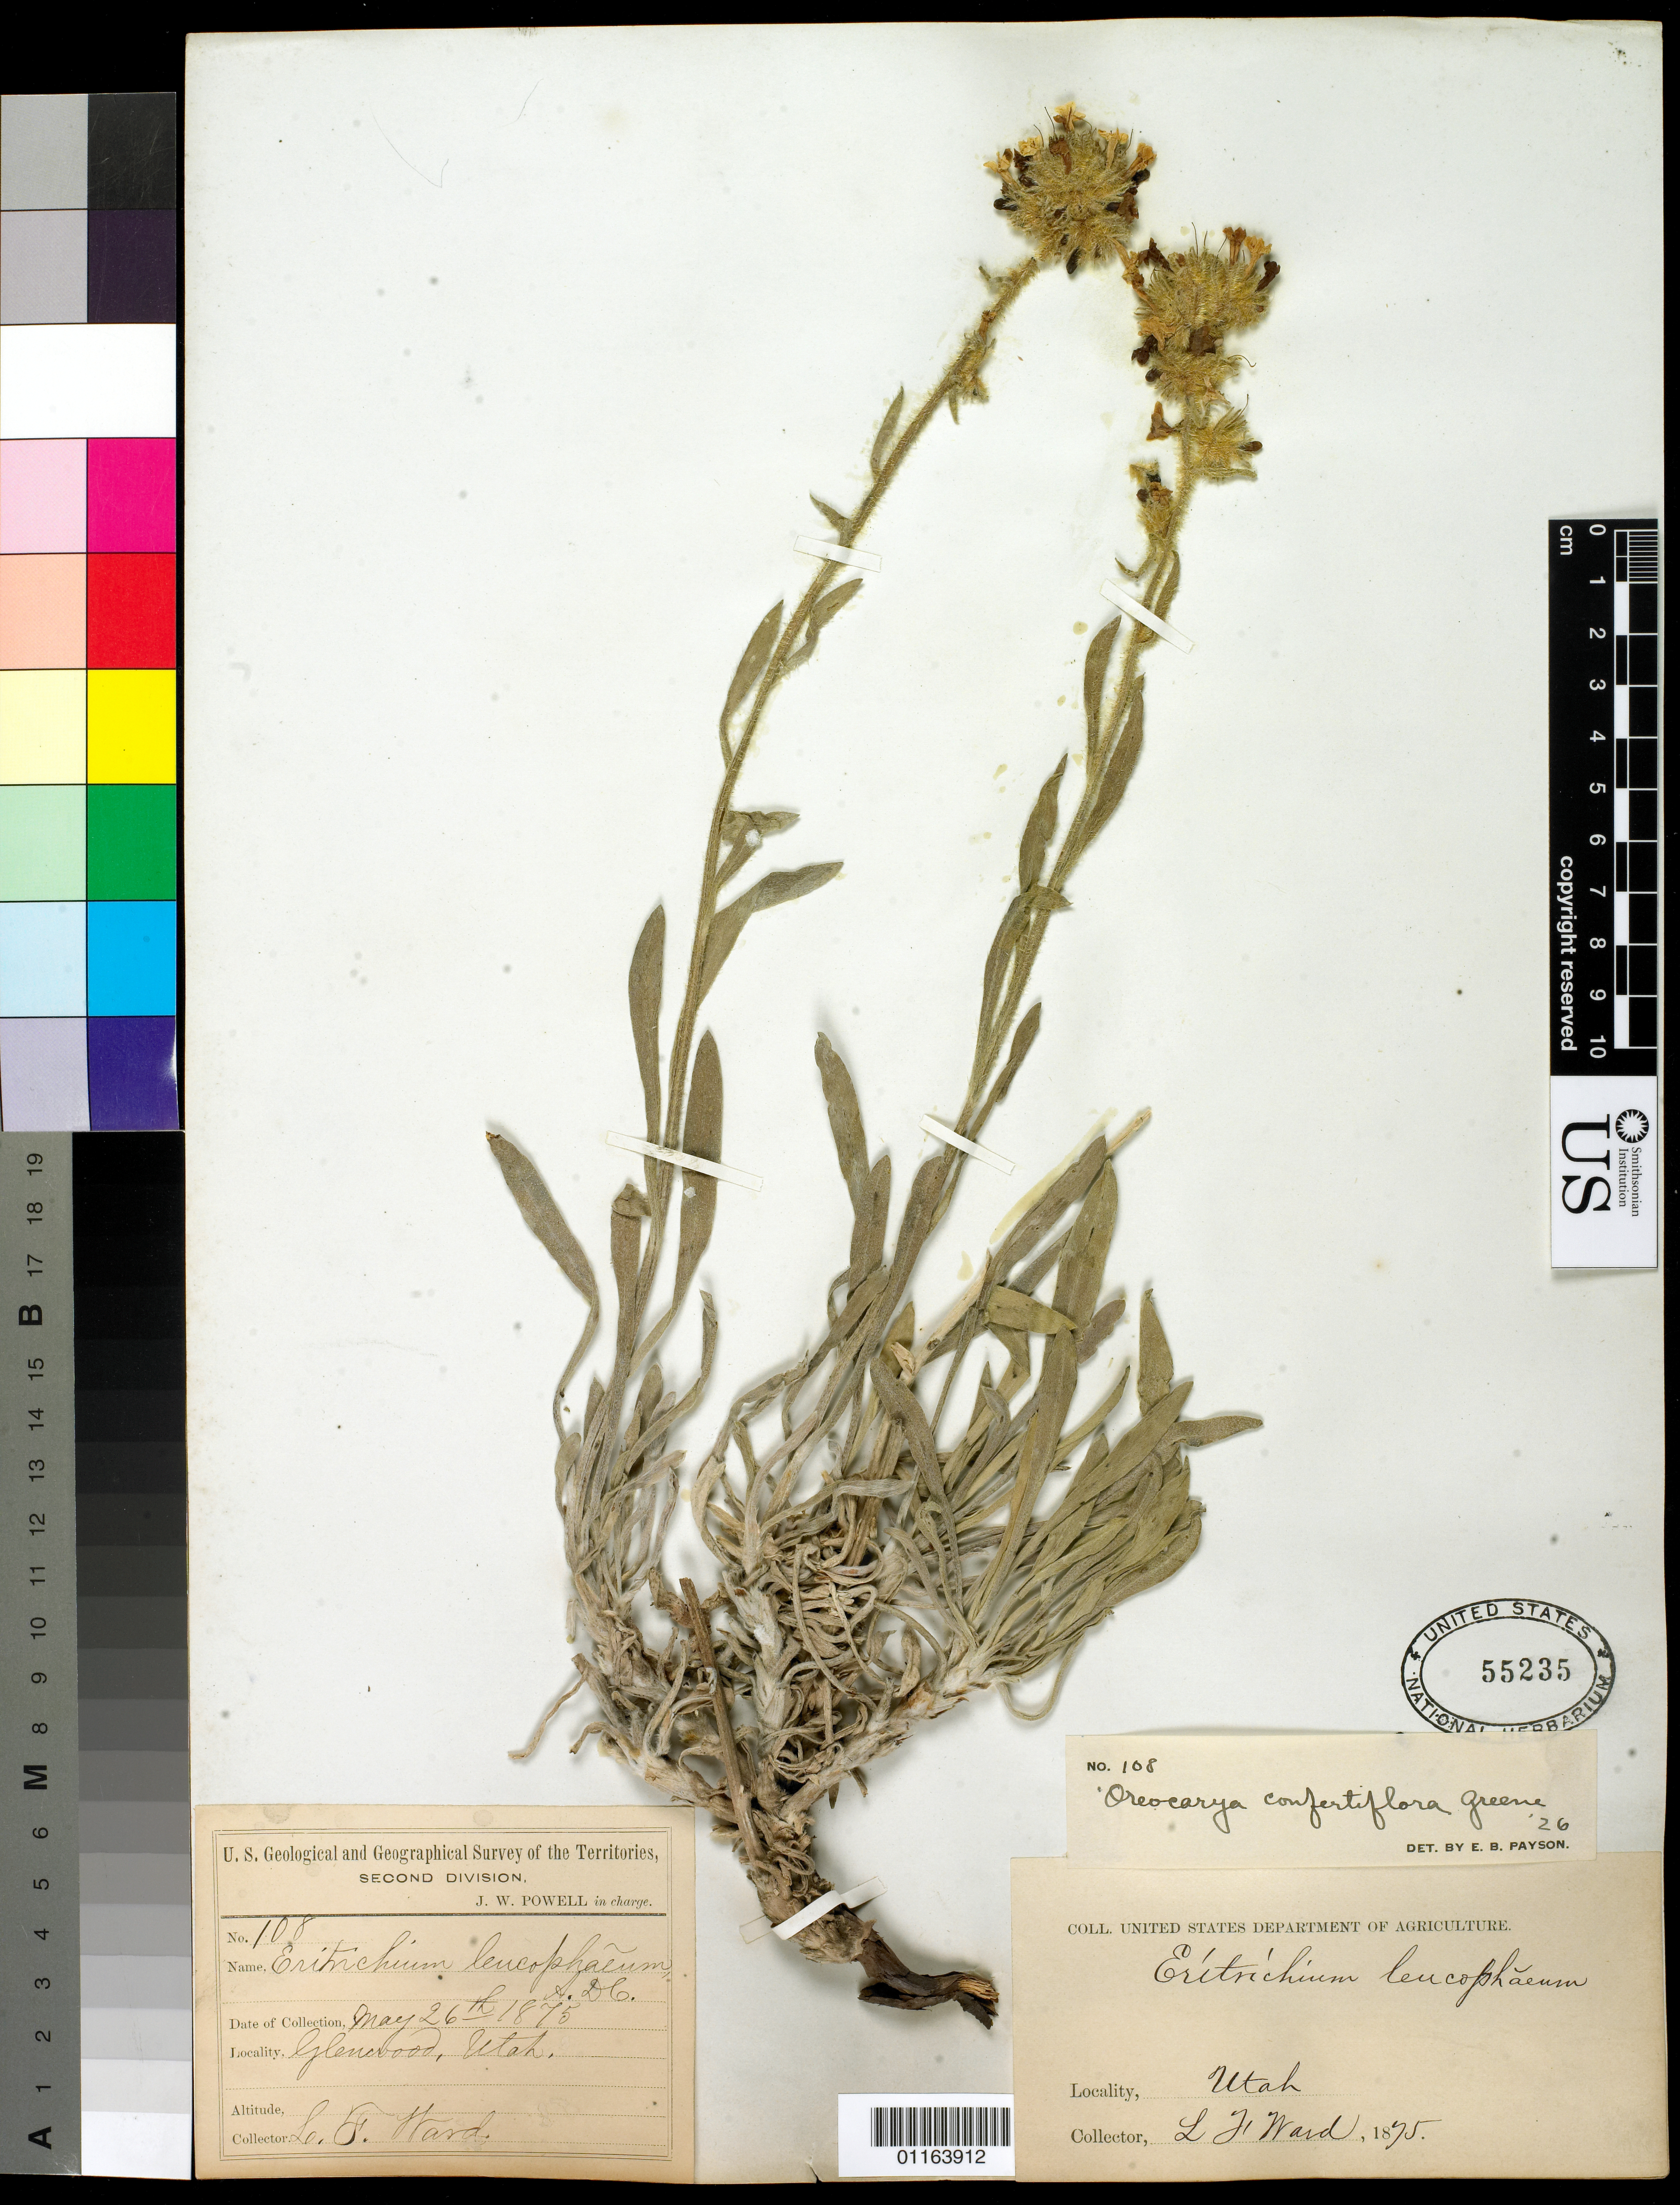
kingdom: Plantae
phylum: Tracheophyta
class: Magnoliopsida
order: Boraginales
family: Boraginaceae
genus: Oreocarya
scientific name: Oreocarya confertiflora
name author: Greene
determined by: Payson, E. B.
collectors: L. F. Ward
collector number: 108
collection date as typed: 26 May 1875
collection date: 1875-05-26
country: United States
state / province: Utah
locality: Glenwood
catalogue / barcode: US 55235